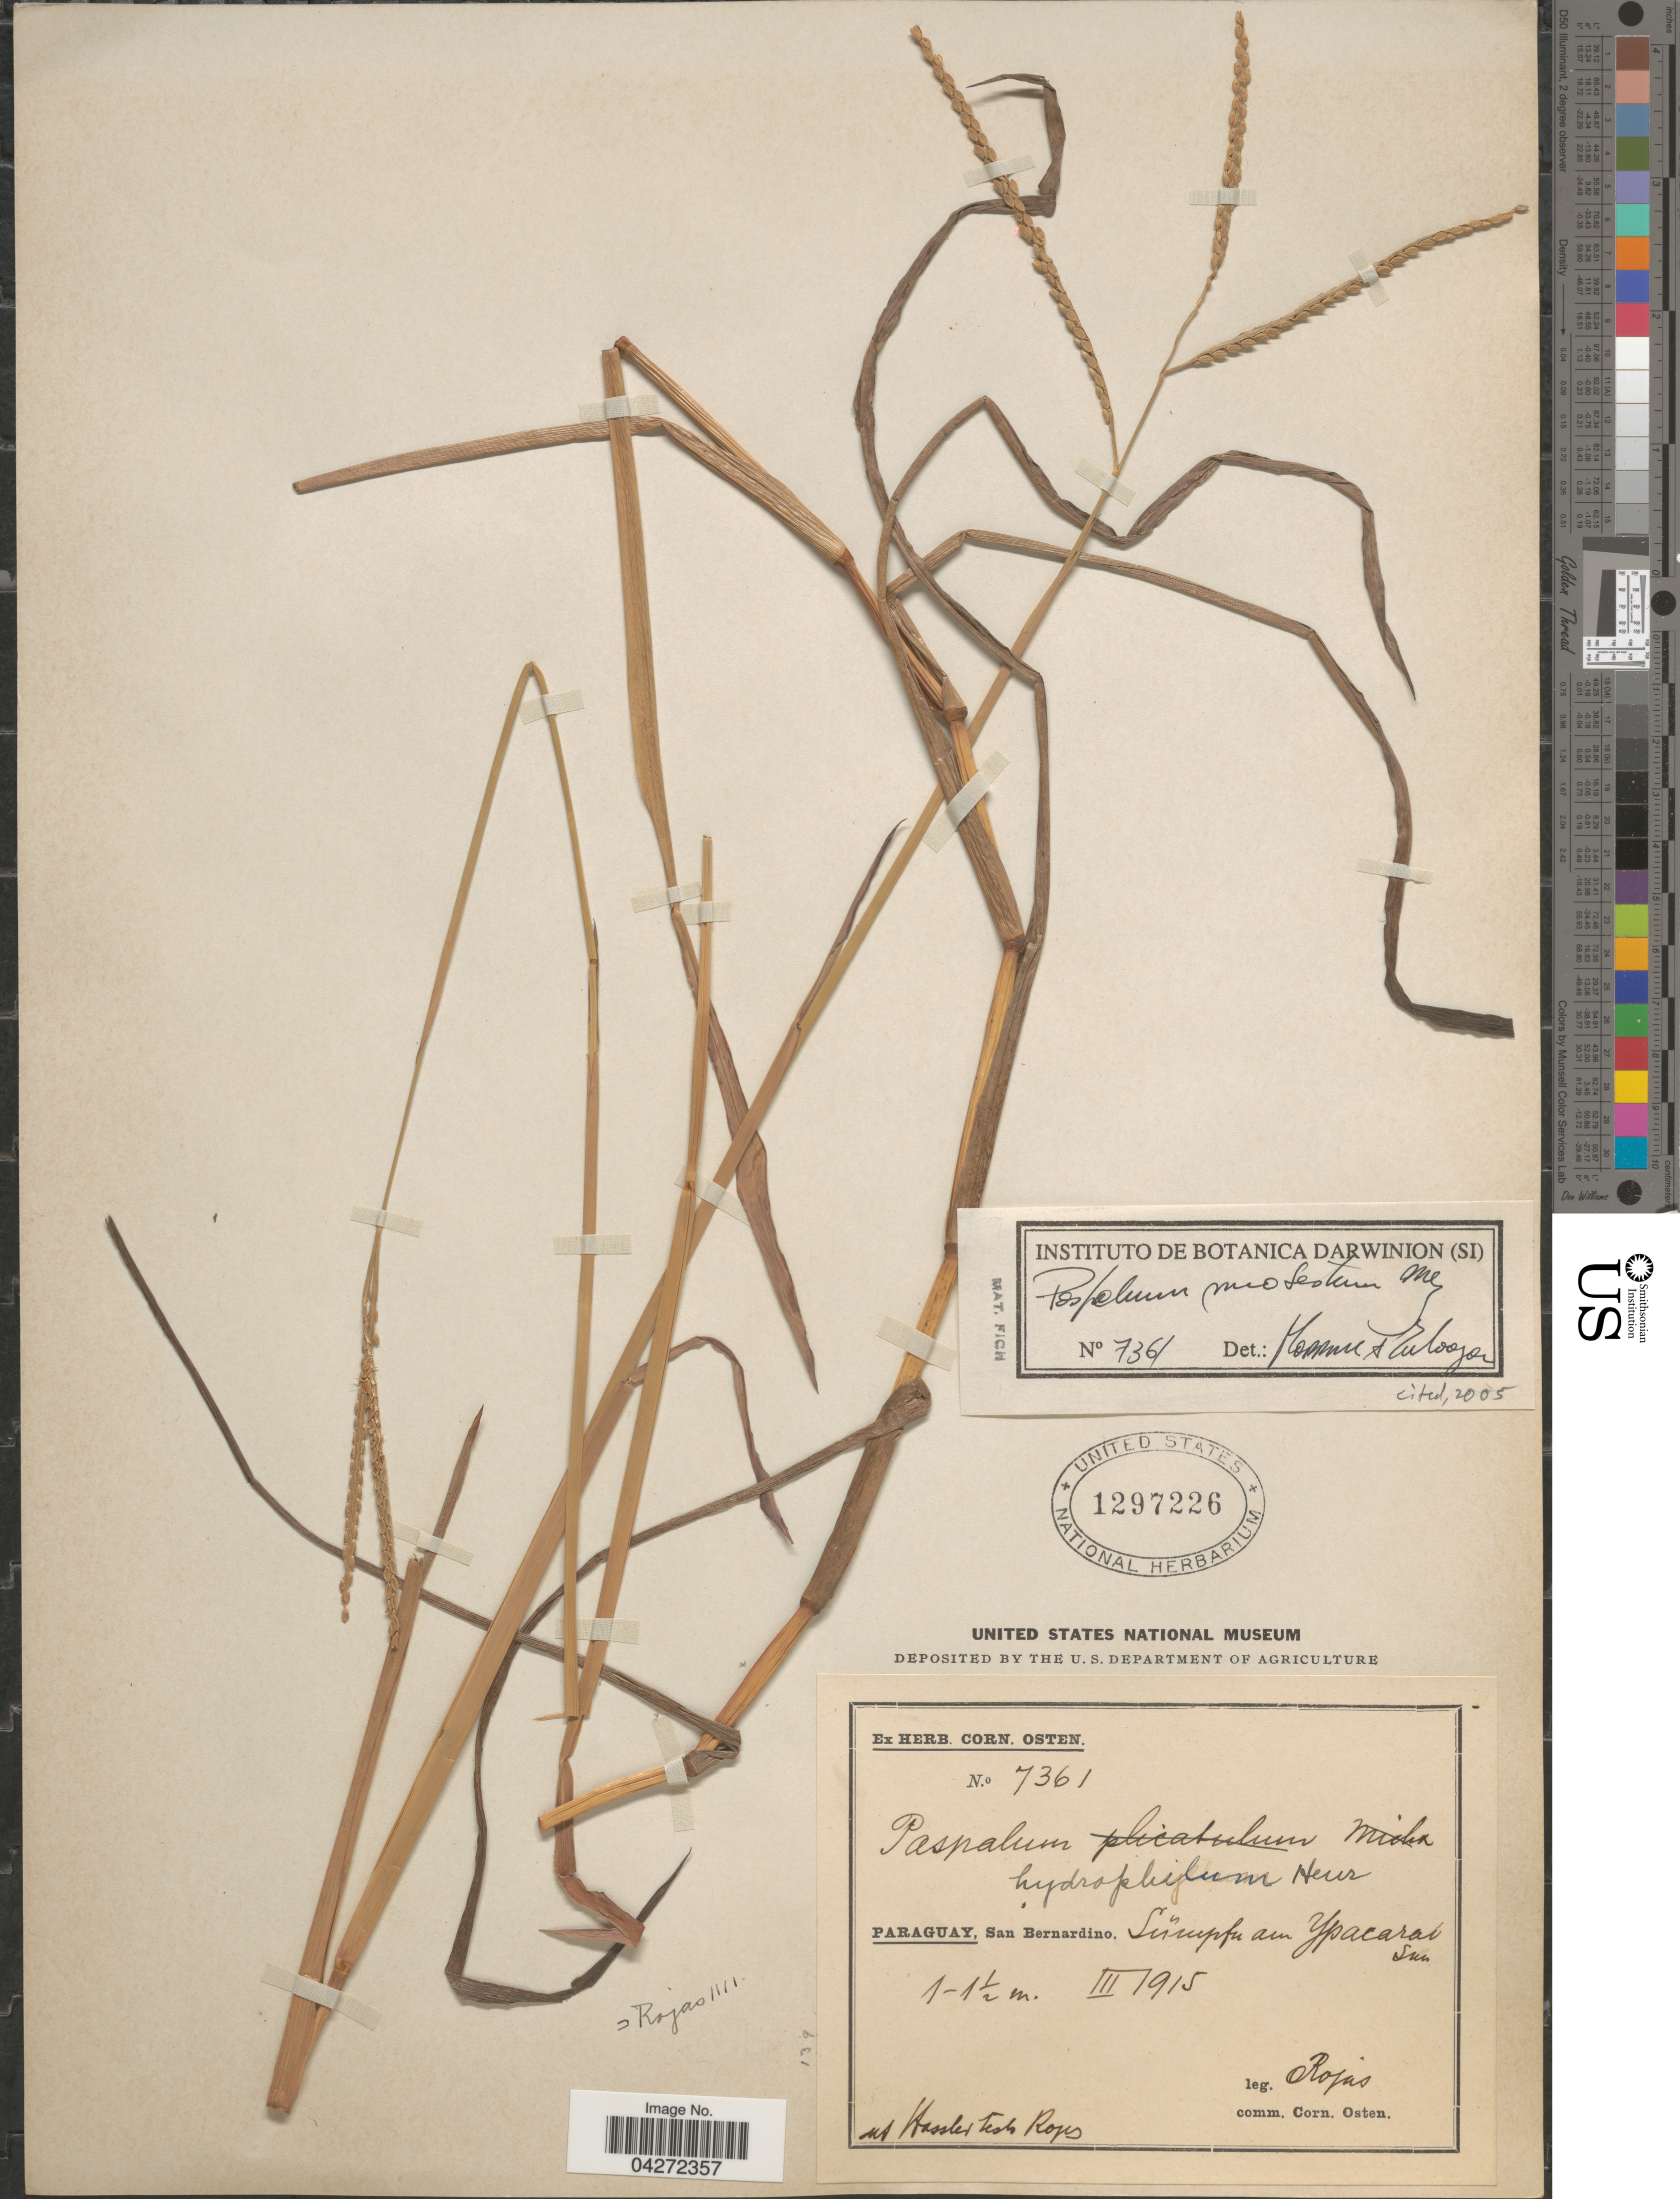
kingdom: Plantae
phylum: Tracheophyta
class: Liliopsida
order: Poales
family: Poaceae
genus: Paspalum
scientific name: Paspalum modestum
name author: Mez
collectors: T. Rojas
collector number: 7361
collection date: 1915-03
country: Paraguay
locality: San Bernardino. Sümpfe am Ypacaraí Sun [interpreted].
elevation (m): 1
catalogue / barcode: US 1297226